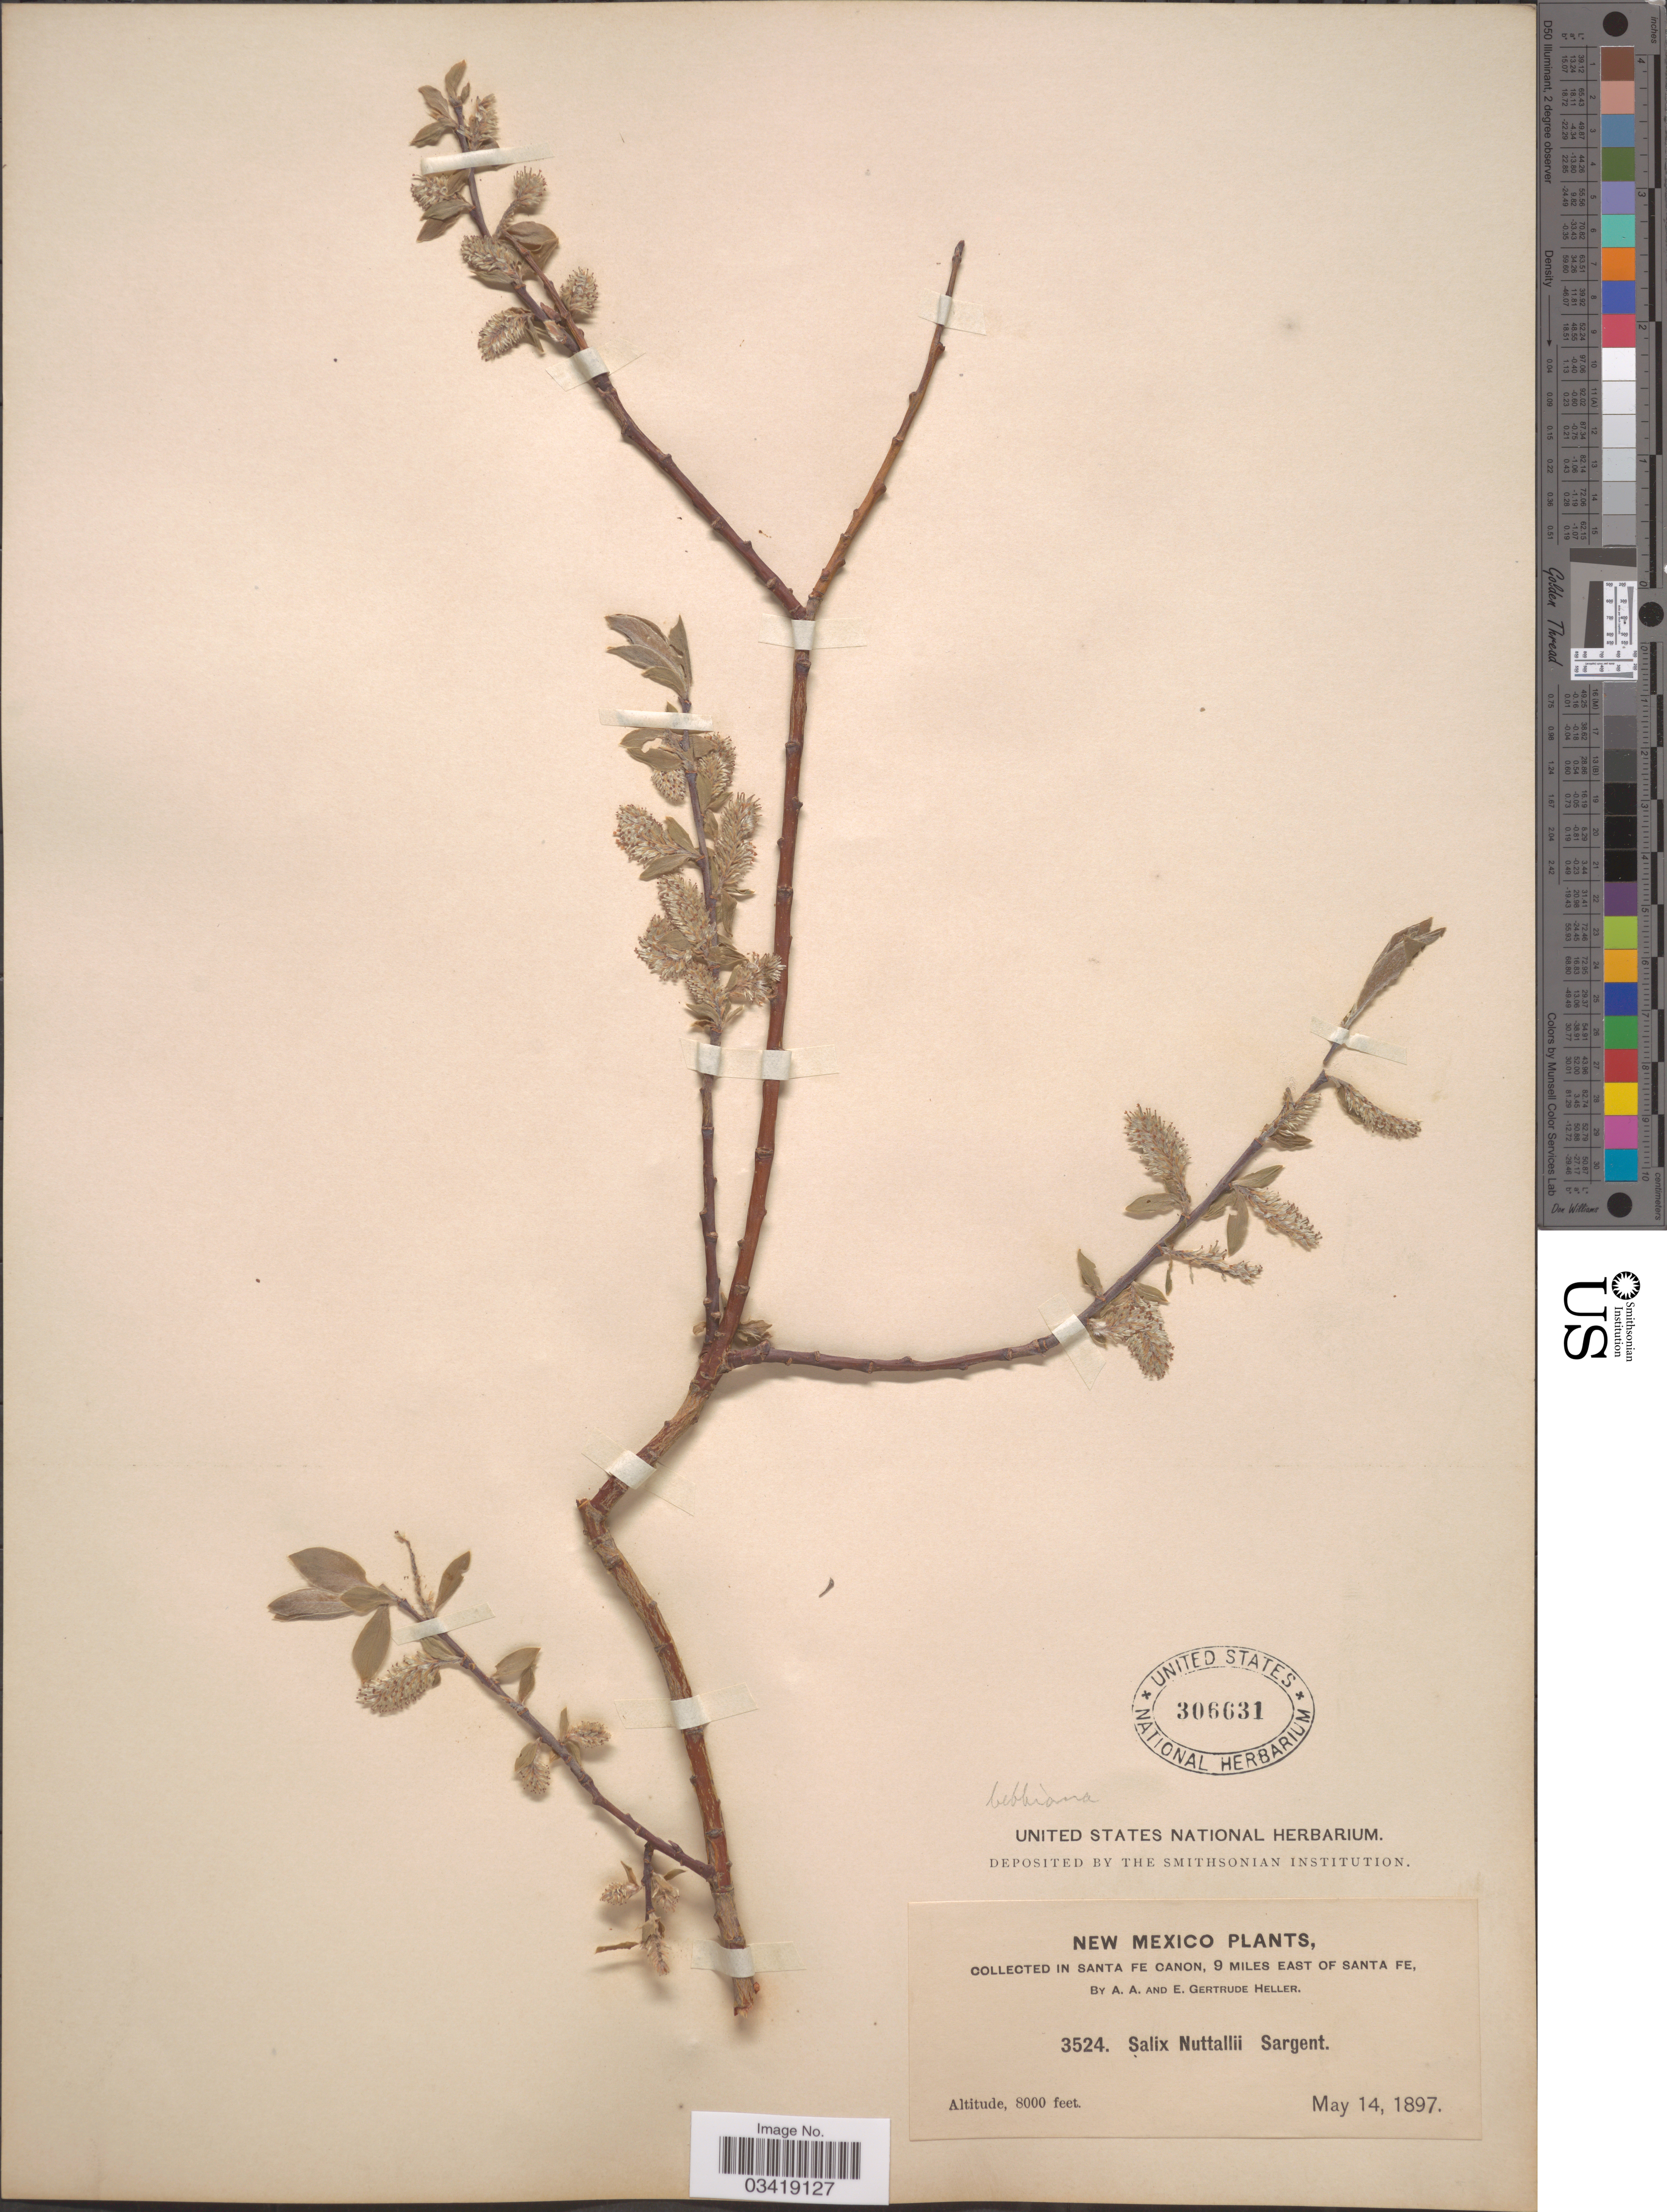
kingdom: Plantae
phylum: Tracheophyta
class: Magnoliopsida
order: Malpighiales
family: Salicaceae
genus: Salix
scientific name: Salix bebbiana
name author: Sarg.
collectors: A. A. Heller & E. Gertrude Heller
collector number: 3524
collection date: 1897-05-14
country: United States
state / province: New Mexico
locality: In Santa Fe Canon, 9 miles East of Santa Fe.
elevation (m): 2438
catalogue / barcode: US 306631